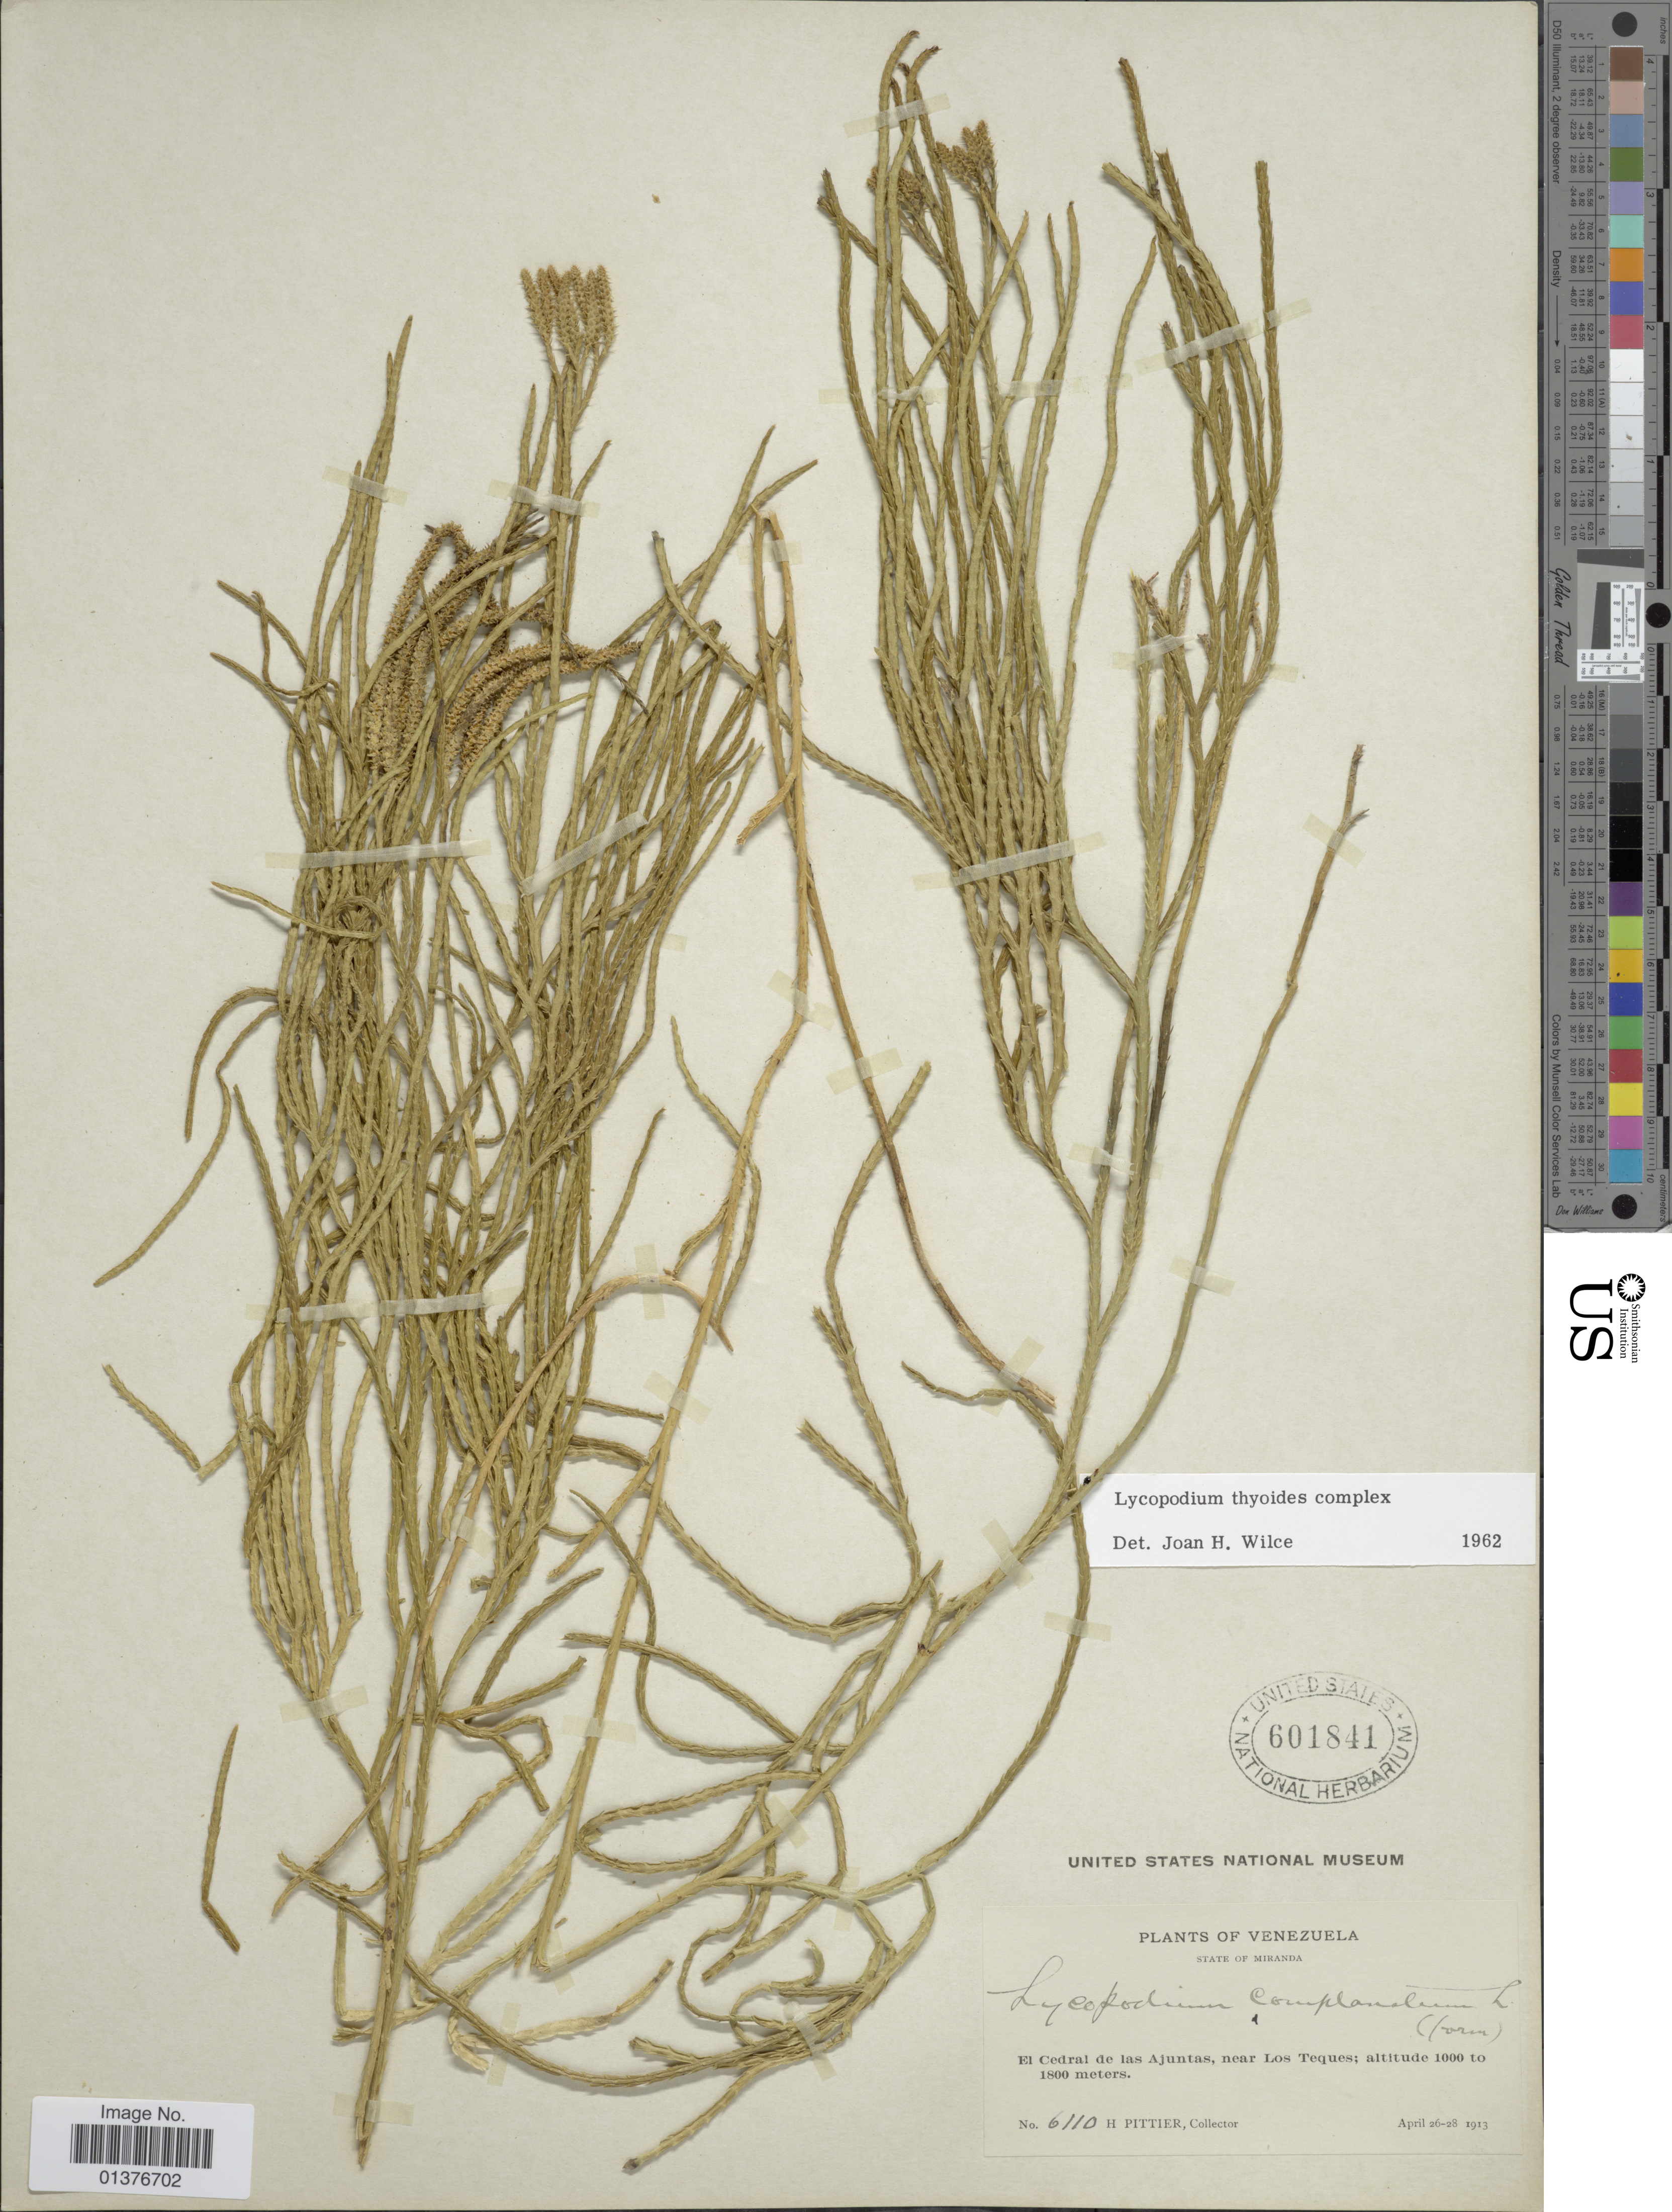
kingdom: Plantae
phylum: Tracheophyta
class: Lycopodiopsida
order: Lycopodiales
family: Lycopodiaceae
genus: Diphasiastrum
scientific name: Diphasiastrum thyoides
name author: (Humb. & Bonpl. ex Willd.) Holub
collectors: H. F. Pittier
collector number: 6110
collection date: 1913-04-26/1913-04-28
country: Venezuela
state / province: Miranda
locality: El Cedral de las Ajuntas near Los Teques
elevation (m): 1000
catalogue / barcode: US 601841